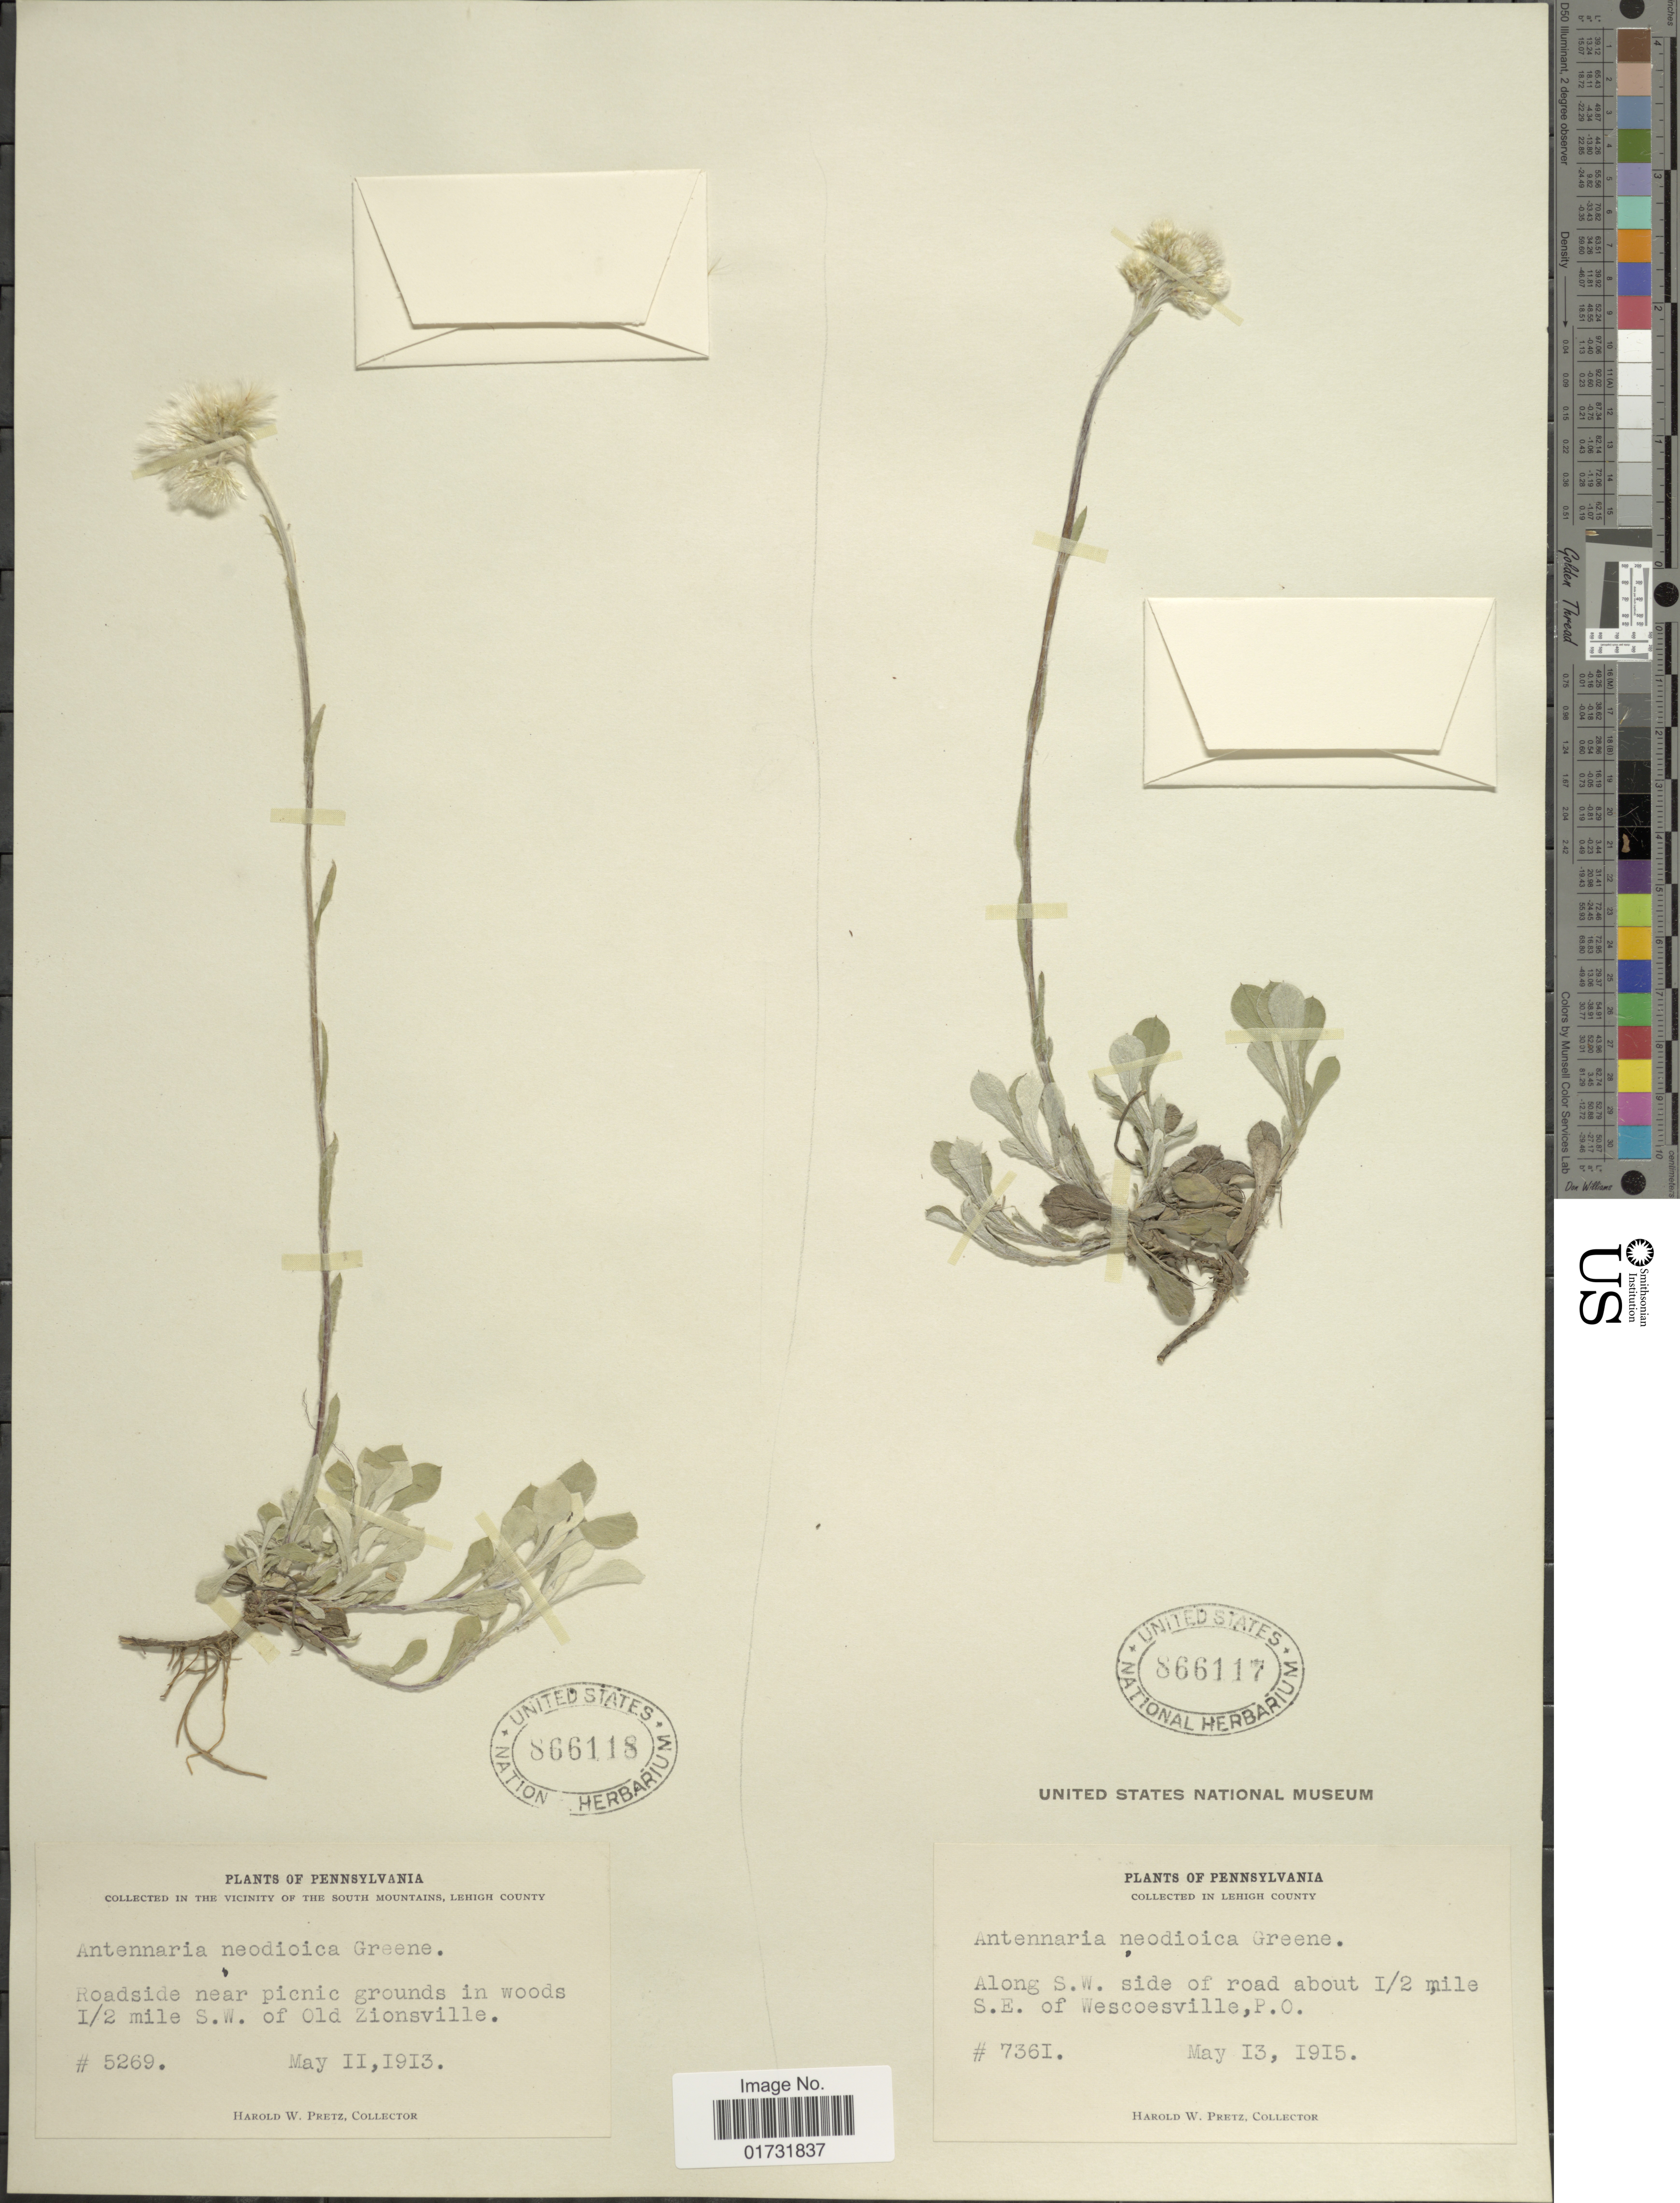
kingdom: Plantae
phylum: Tracheophyta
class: Magnoliopsida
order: Asterales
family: Asteraceae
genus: Antennaria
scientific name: Antennaria neodioica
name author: Greene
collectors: H. W. Pretz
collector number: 7361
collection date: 1915-05-13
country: United States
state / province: Pennsylvania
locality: Lehigh County. Along S.W. side of road about 1/2 mile S.E. of Wescoesville, P.O.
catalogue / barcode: US 866117